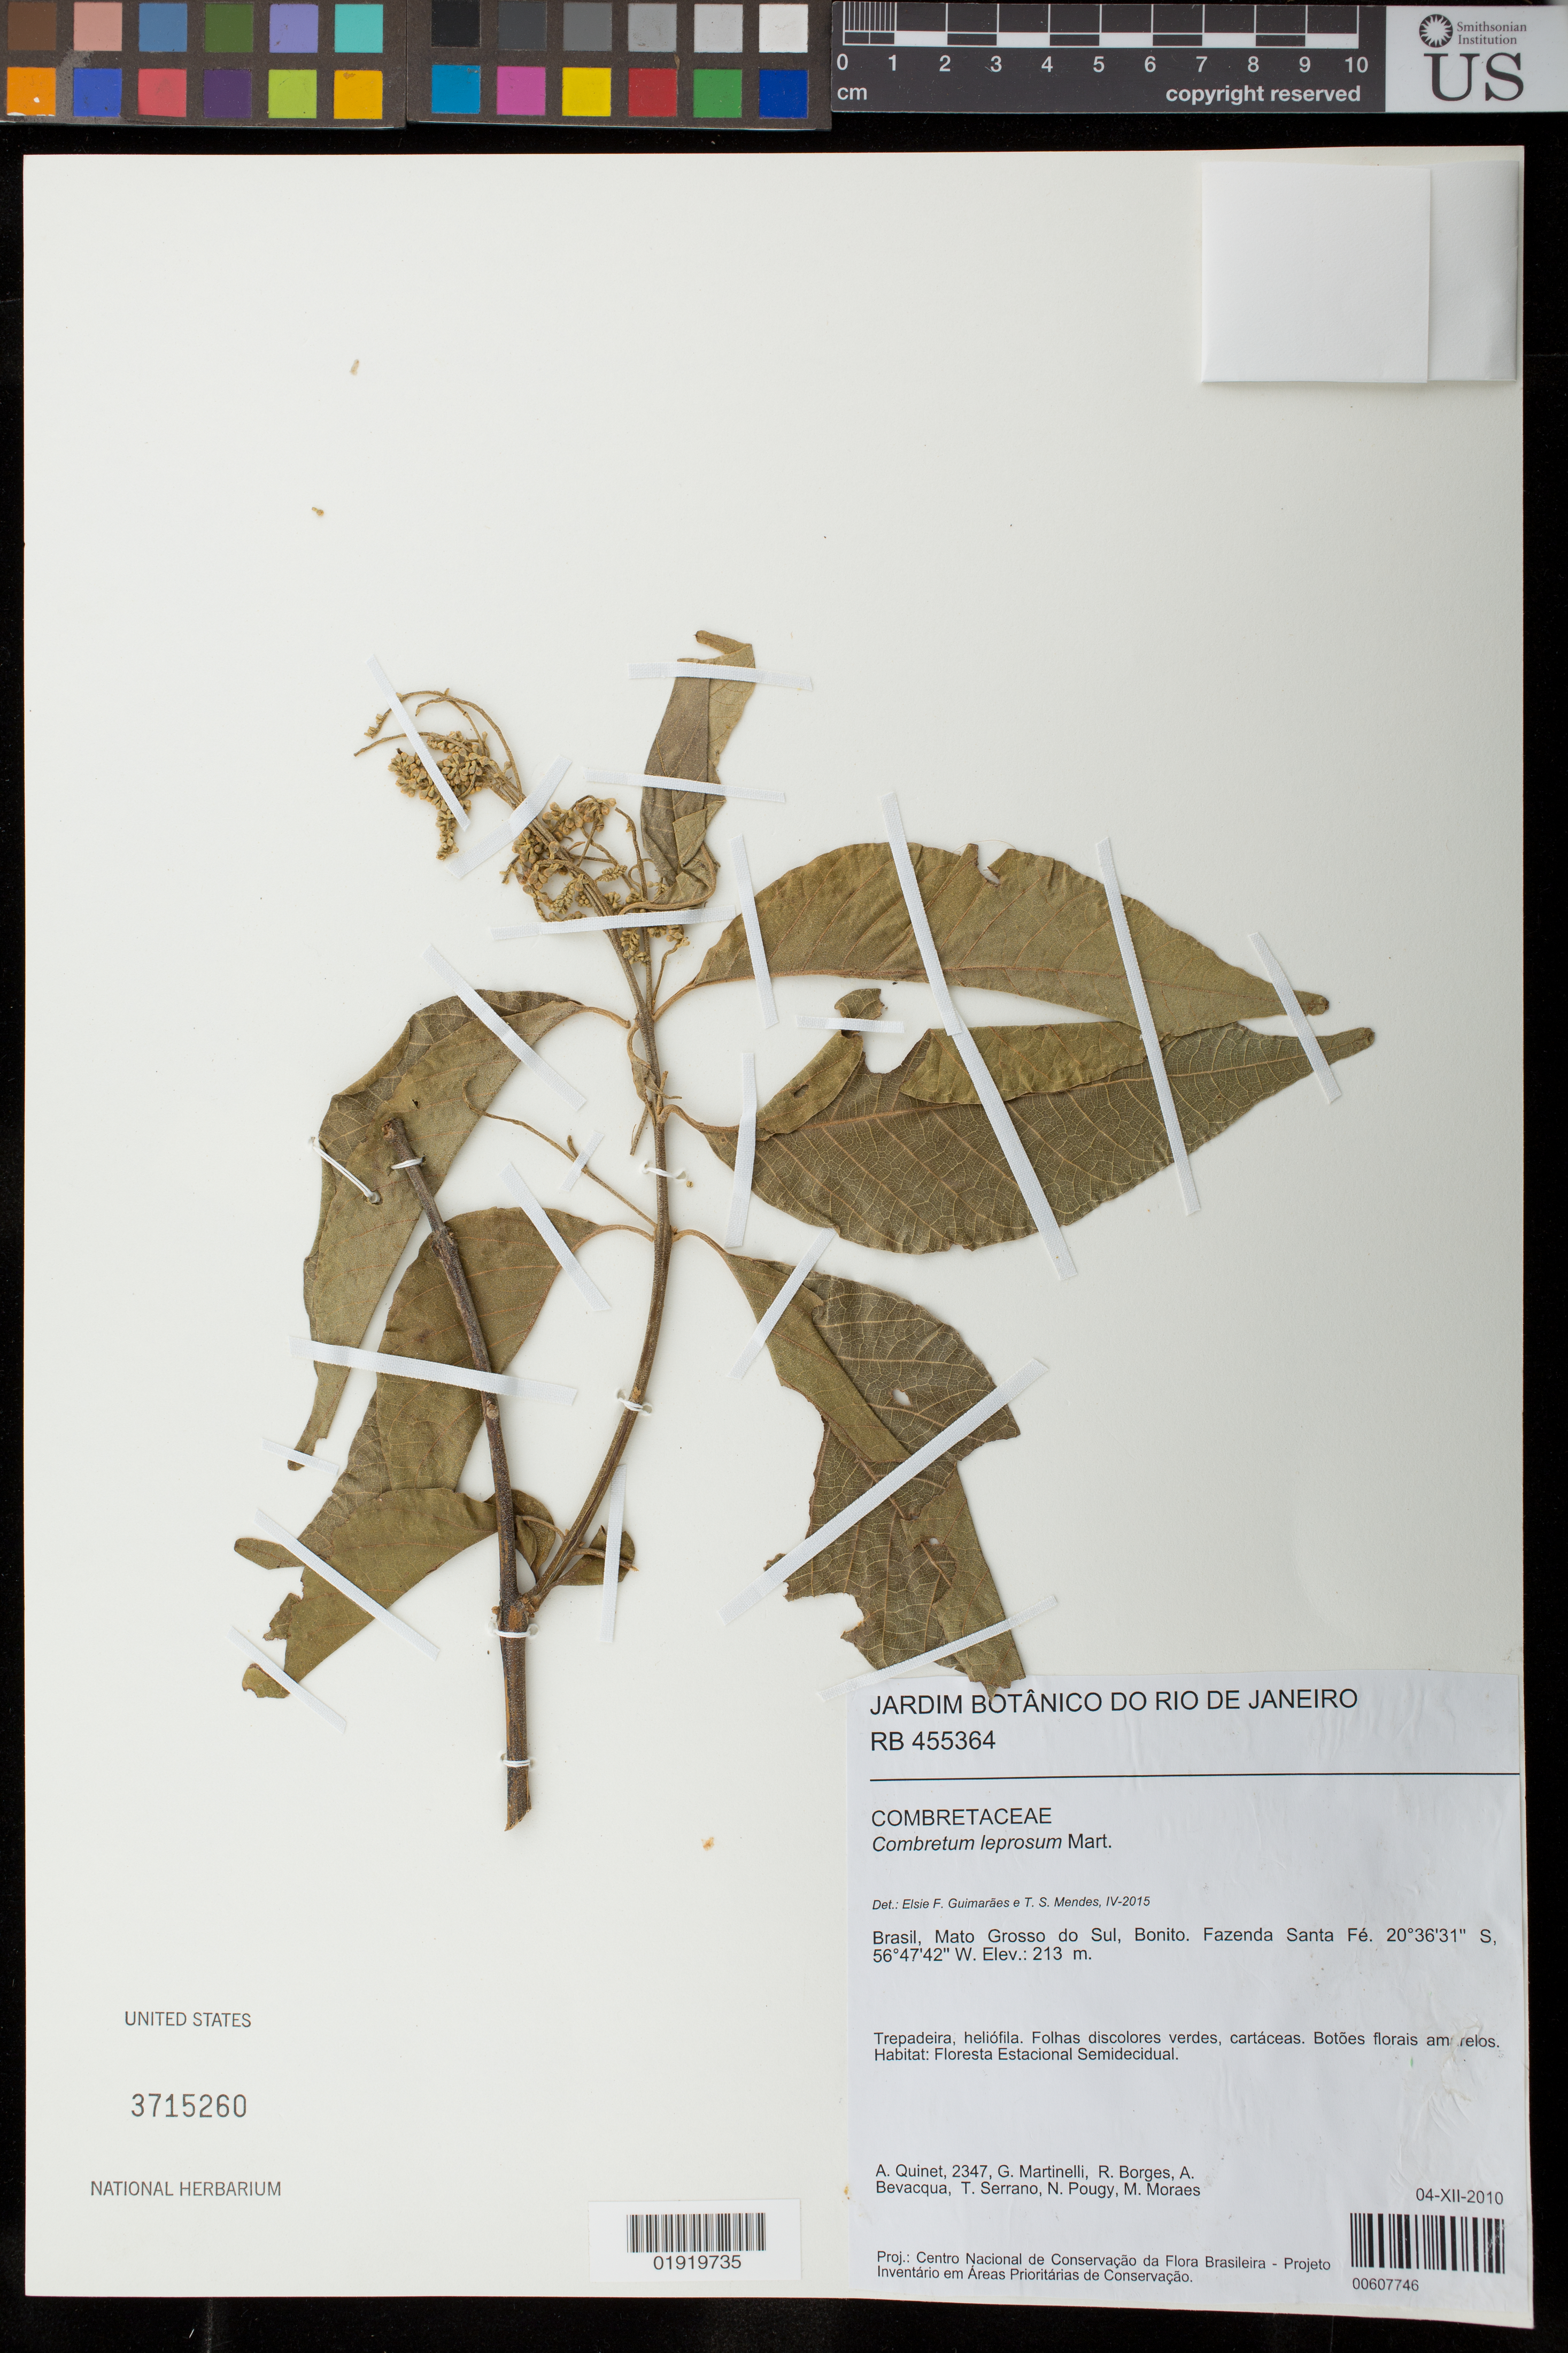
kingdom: Plantae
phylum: Tracheophyta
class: Magnoliopsida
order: Myrtales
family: Combretaceae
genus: Combretum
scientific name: Combretum leprosum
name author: Mart.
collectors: A. Quinet et al.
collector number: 2347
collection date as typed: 04-XII-2010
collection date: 2010-12-04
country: Brazil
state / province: Mato Grosso do Sul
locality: Mato Grosso do Sul, Bonito. Fazenda Santa Fé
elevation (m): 213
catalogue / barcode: US 3715260